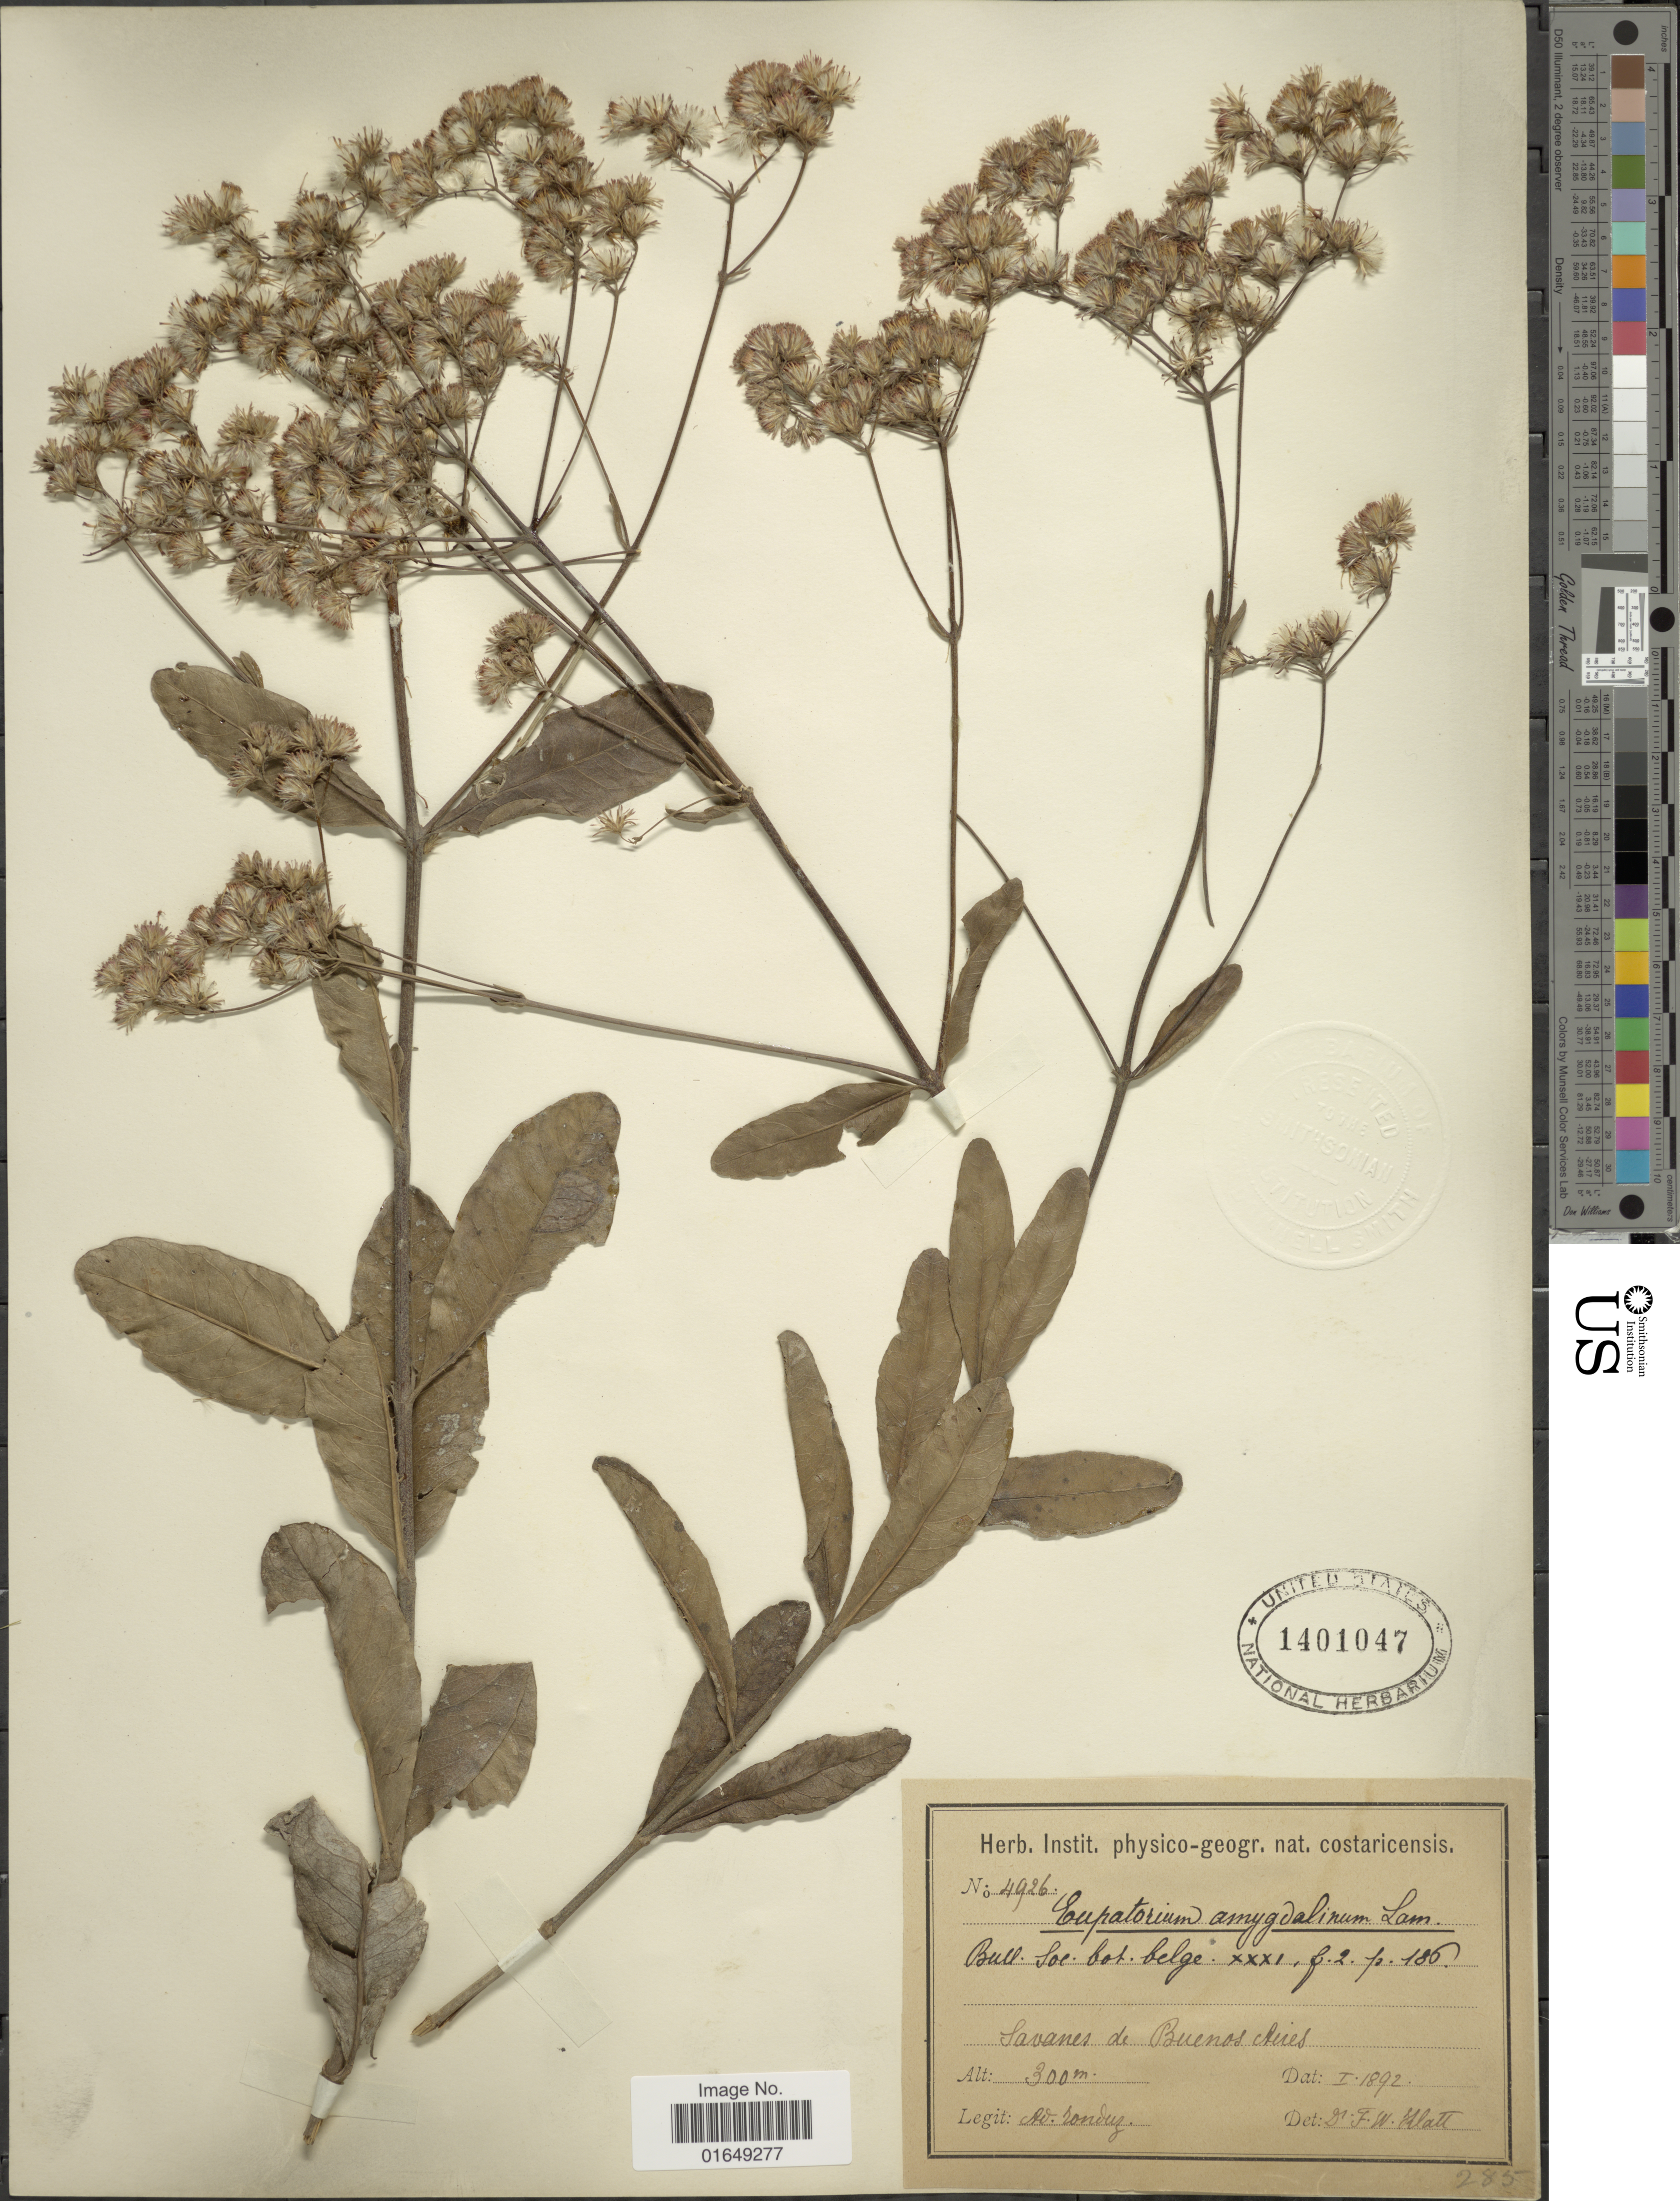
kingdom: Plantae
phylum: Tracheophyta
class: Magnoliopsida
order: Asterales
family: Asteraceae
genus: Ayapana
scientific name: Ayapana amygdalina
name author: (Lam.) R.M. King & H. Rob.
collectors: A. Tonduz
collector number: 4926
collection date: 1892-01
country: Costa Rica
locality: Savannes de Buenos Aires.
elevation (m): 300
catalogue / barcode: US 1401047